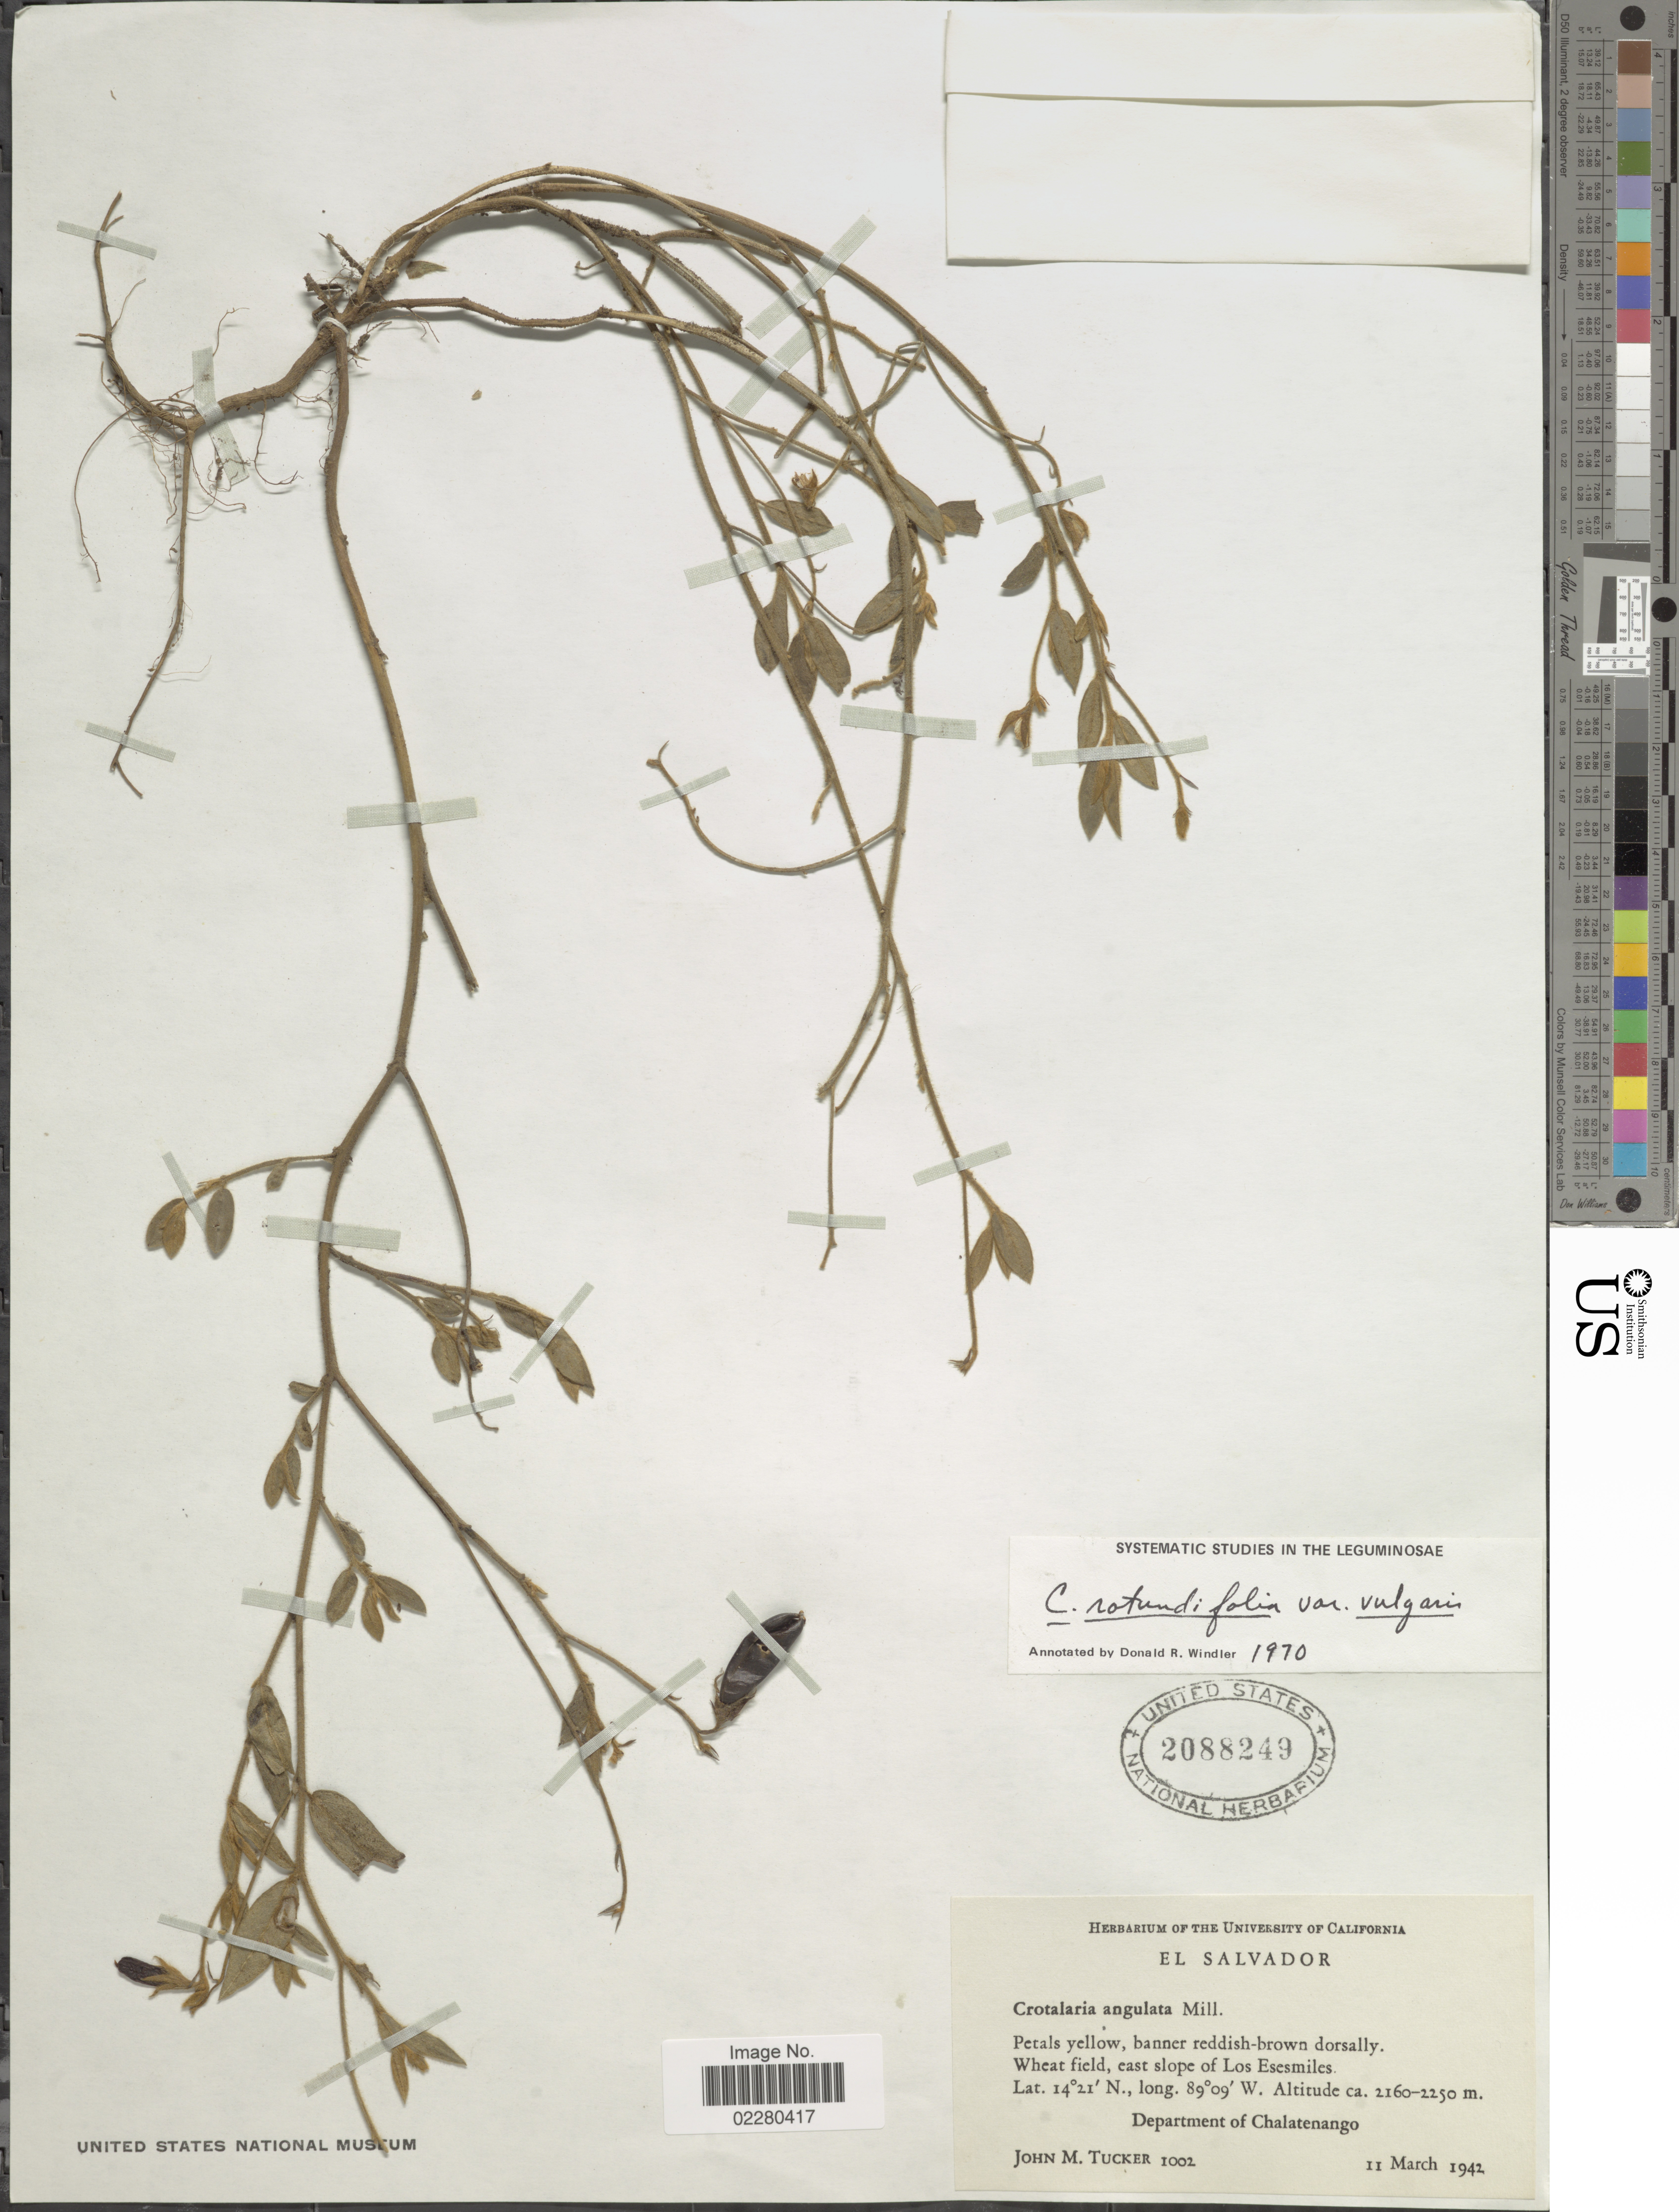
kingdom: Plantae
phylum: Tracheophyta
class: Magnoliopsida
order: Fabales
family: Fabaceae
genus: Crotalaria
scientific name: Crotalaria rotundifolia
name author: Walter ex J.F. Gmel.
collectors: J. M. Tucker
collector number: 1002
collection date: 1942-03-11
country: El Salvador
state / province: Chalatenango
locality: Wheat field, east slope of Los Esesmiles. Department of Chalatenango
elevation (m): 2160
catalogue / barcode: US 2088249